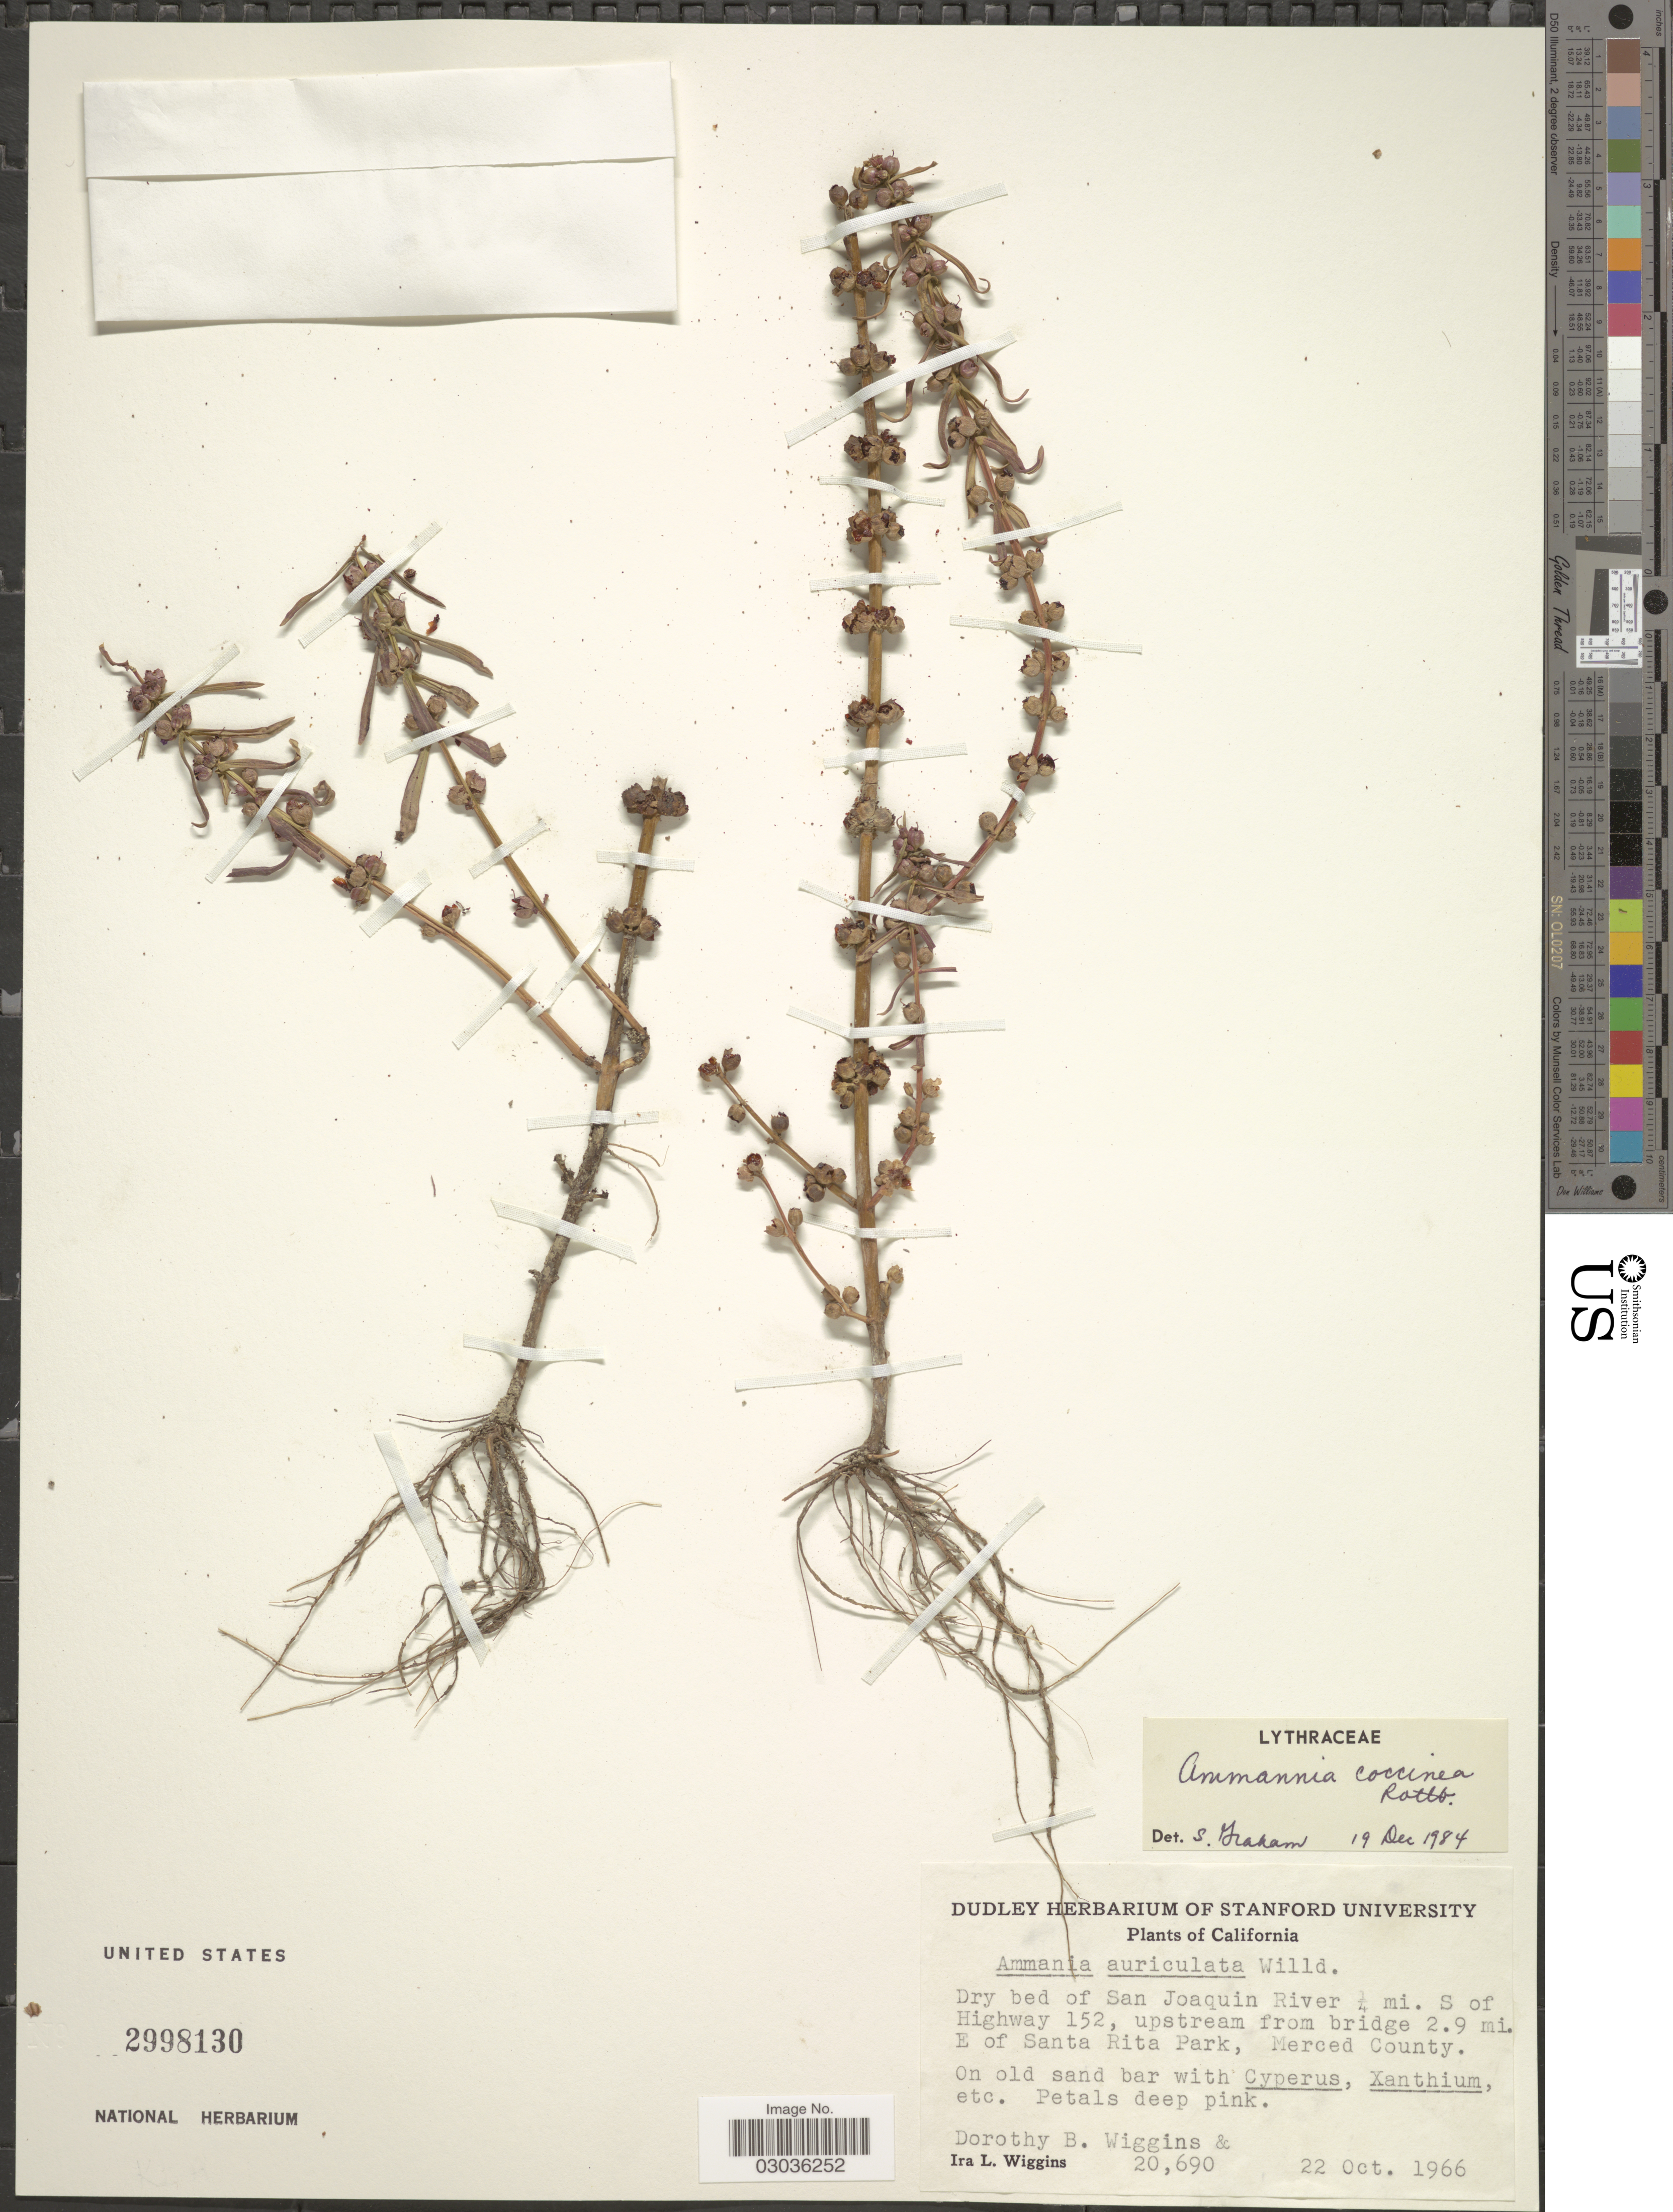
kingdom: Plantae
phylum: Tracheophyta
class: Magnoliopsida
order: Myrtales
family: Lythraceae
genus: Ammannia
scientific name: Ammannia coccinea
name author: Rottb.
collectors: D. B. Wiggins & I. L. Wiggins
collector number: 20690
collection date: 1966-10-22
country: United States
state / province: California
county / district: Merced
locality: Dry bed of San Joaquin River ¼ mi. S of Highway 152, upstream from bridge 2.9 mi. E of Santa Rita Park, Merced County.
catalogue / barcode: US 2998130